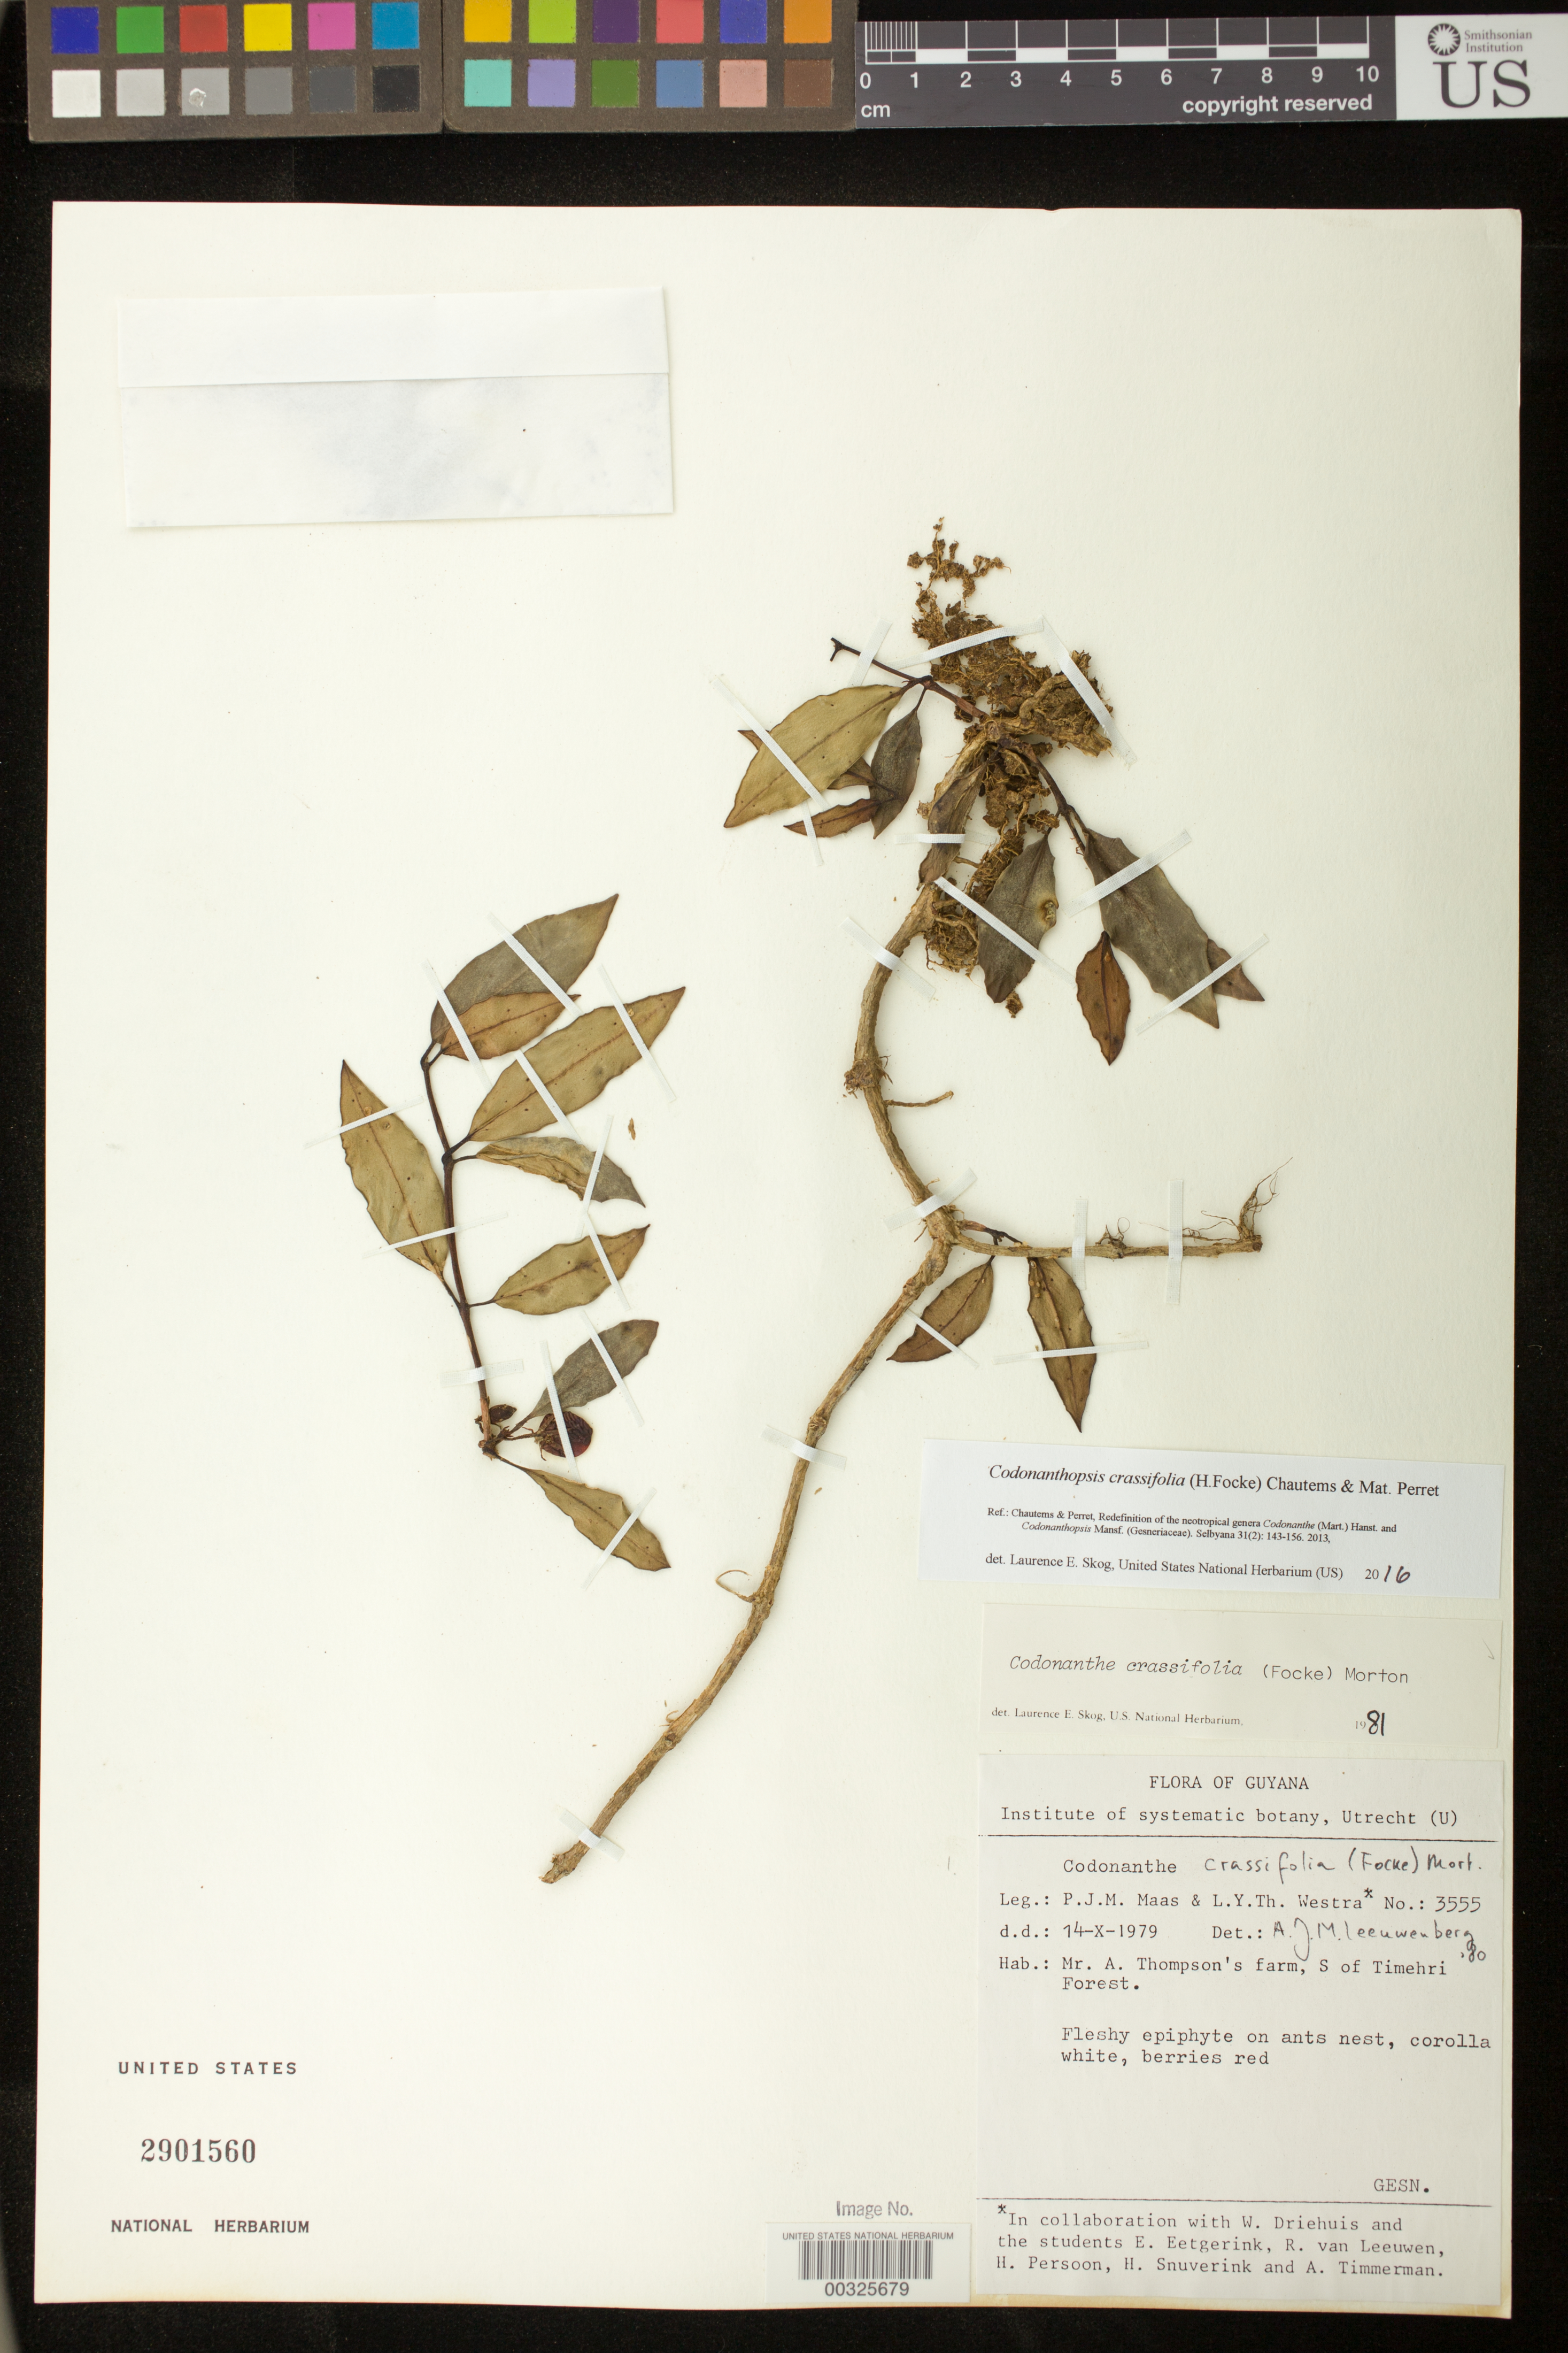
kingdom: Plantae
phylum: Tracheophyta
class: Magnoliopsida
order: Lamiales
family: Gesneriaceae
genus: Codonanthopsis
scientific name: Codonanthopsis crassifolia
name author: (H. Focke) Chautems & Mat.Perret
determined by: Skog, Laurence E.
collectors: P. Maas, L. Y. T. Westra & et al.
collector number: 3555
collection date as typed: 14 Oct 1979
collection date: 1979-10-14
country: Guyana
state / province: Cuyuni-Mazaruni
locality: Mr. A. Thompson's farm, S of Timehri Forest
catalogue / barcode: US 2901560